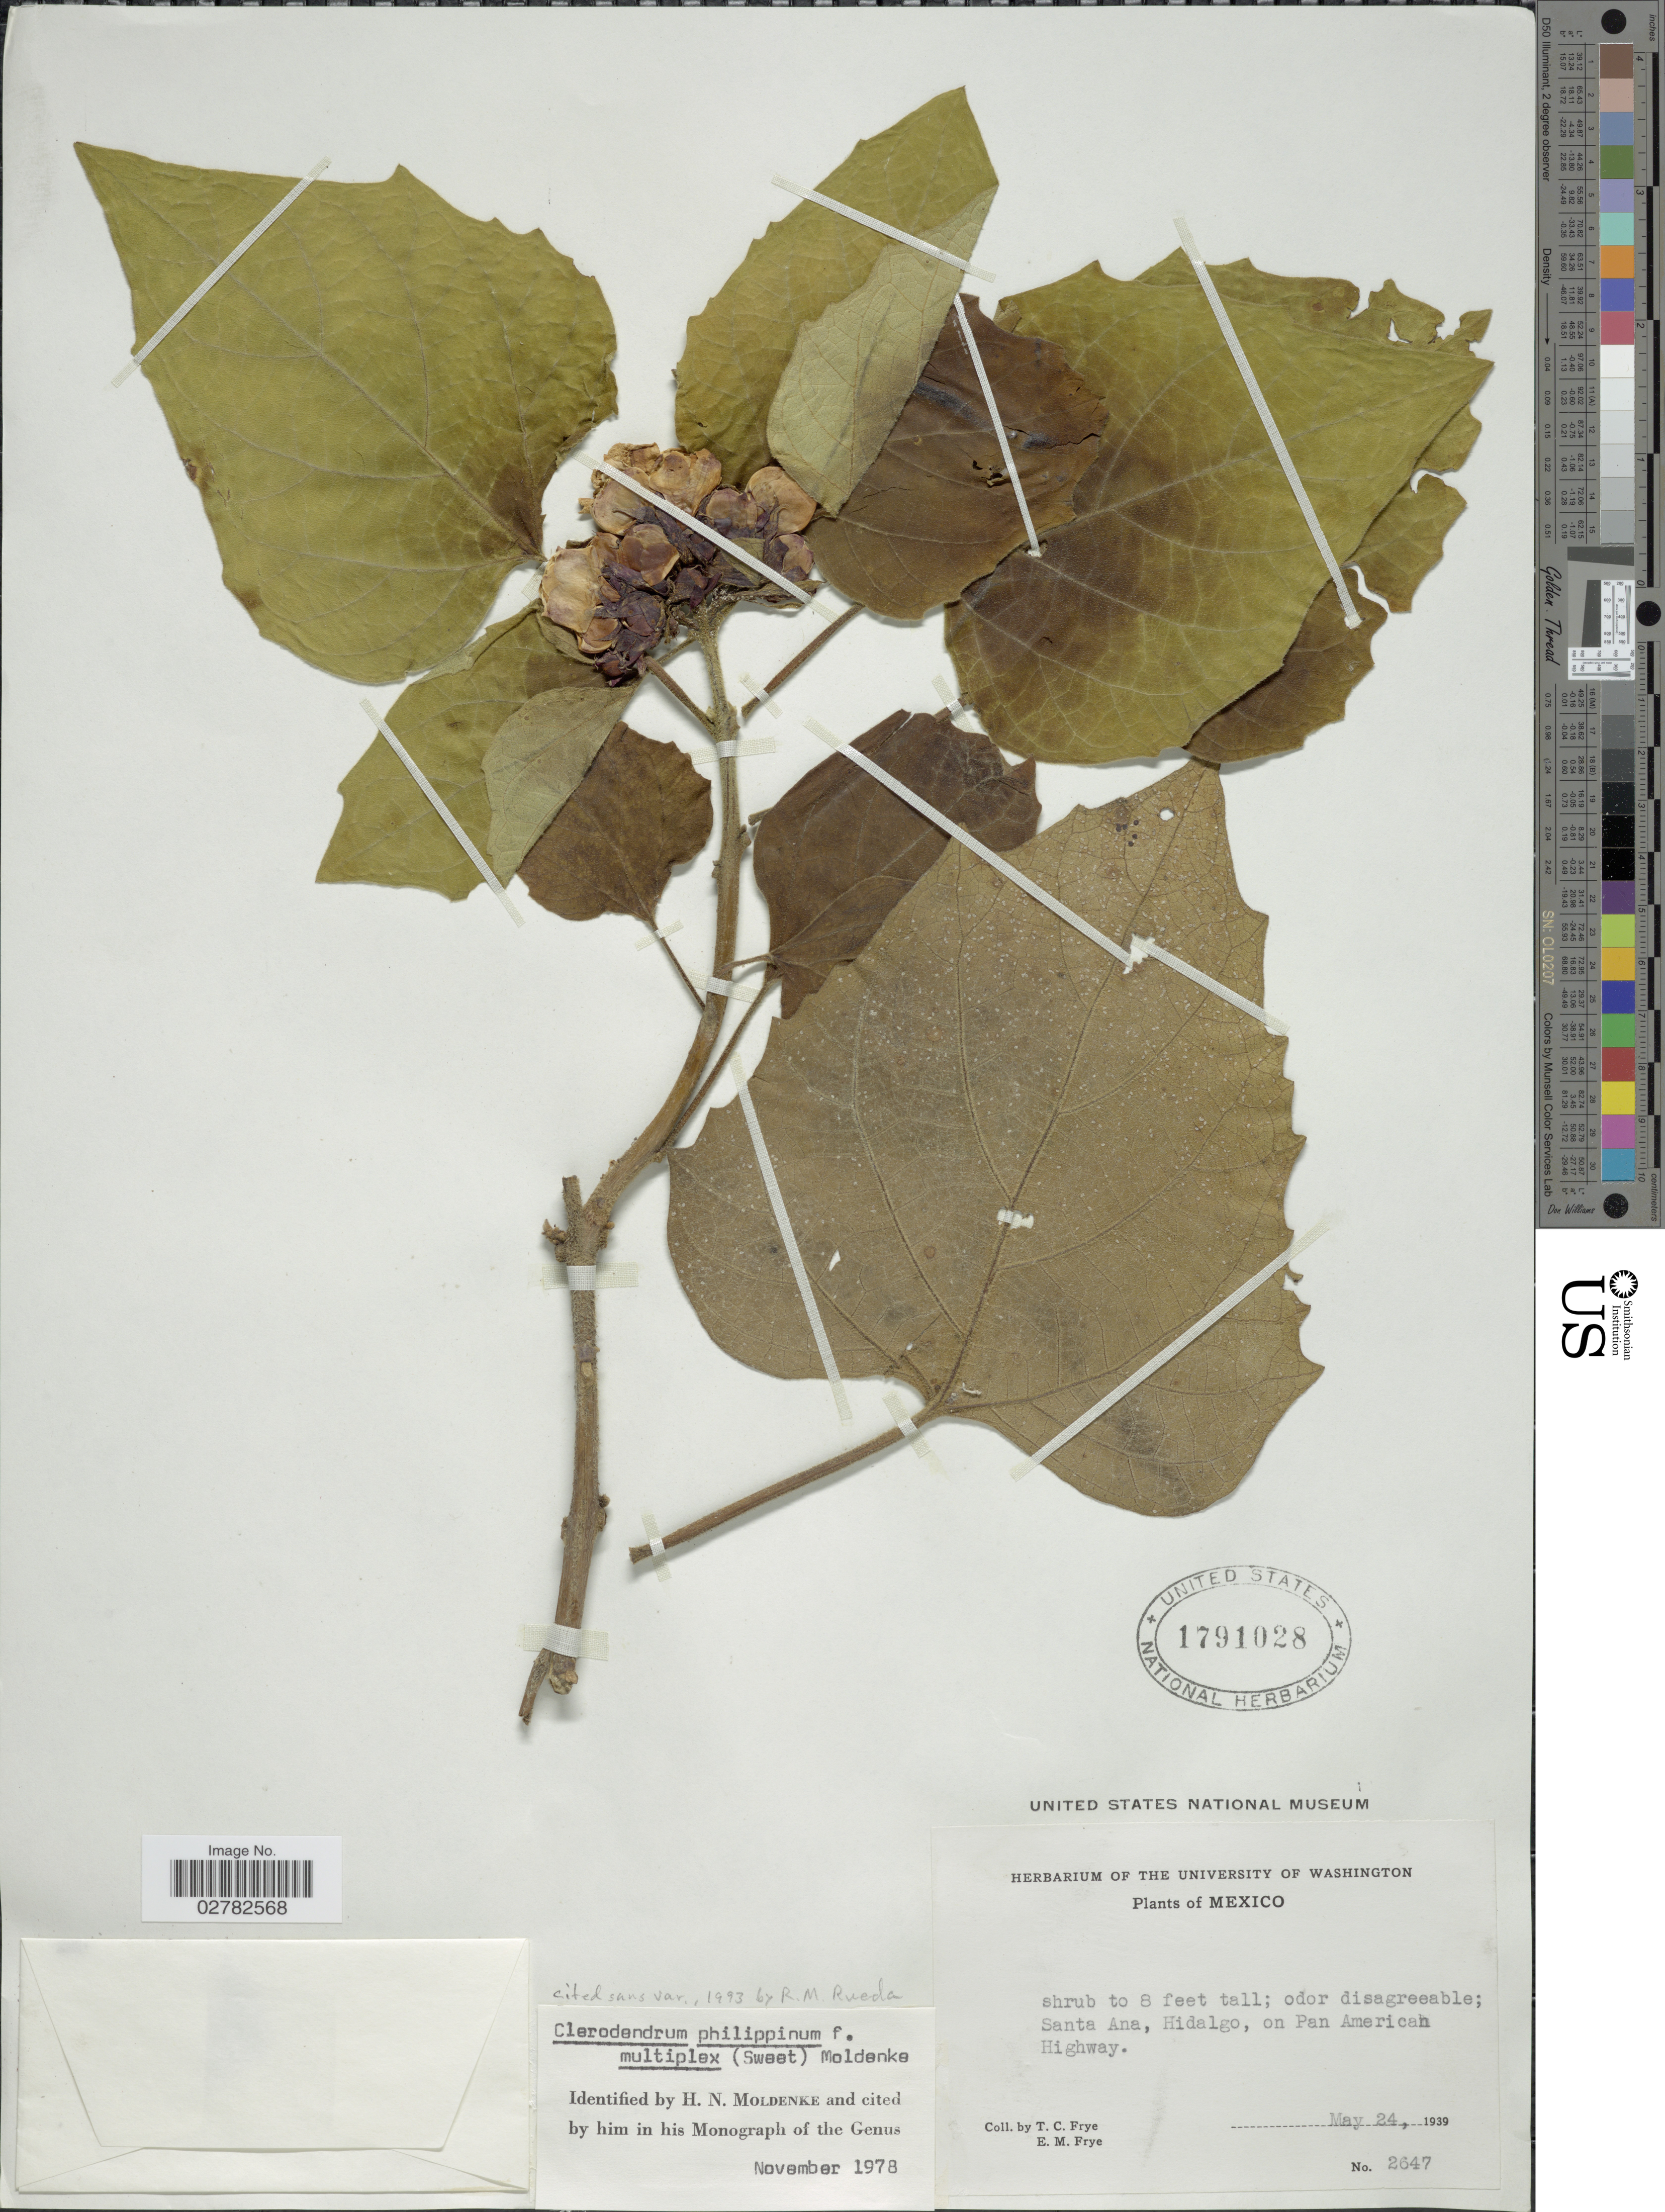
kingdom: Plantae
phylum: Tracheophyta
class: Magnoliopsida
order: Lamiales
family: Lamiaceae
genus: Clerodendrum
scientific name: Clerodendrum philippinense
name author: Elmer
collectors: T. C. Frye & E. Frye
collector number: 2647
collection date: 1939-05-24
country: Mexico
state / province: Hidalgo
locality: Santa Ana, on Pan American Highway.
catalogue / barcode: US 1791028